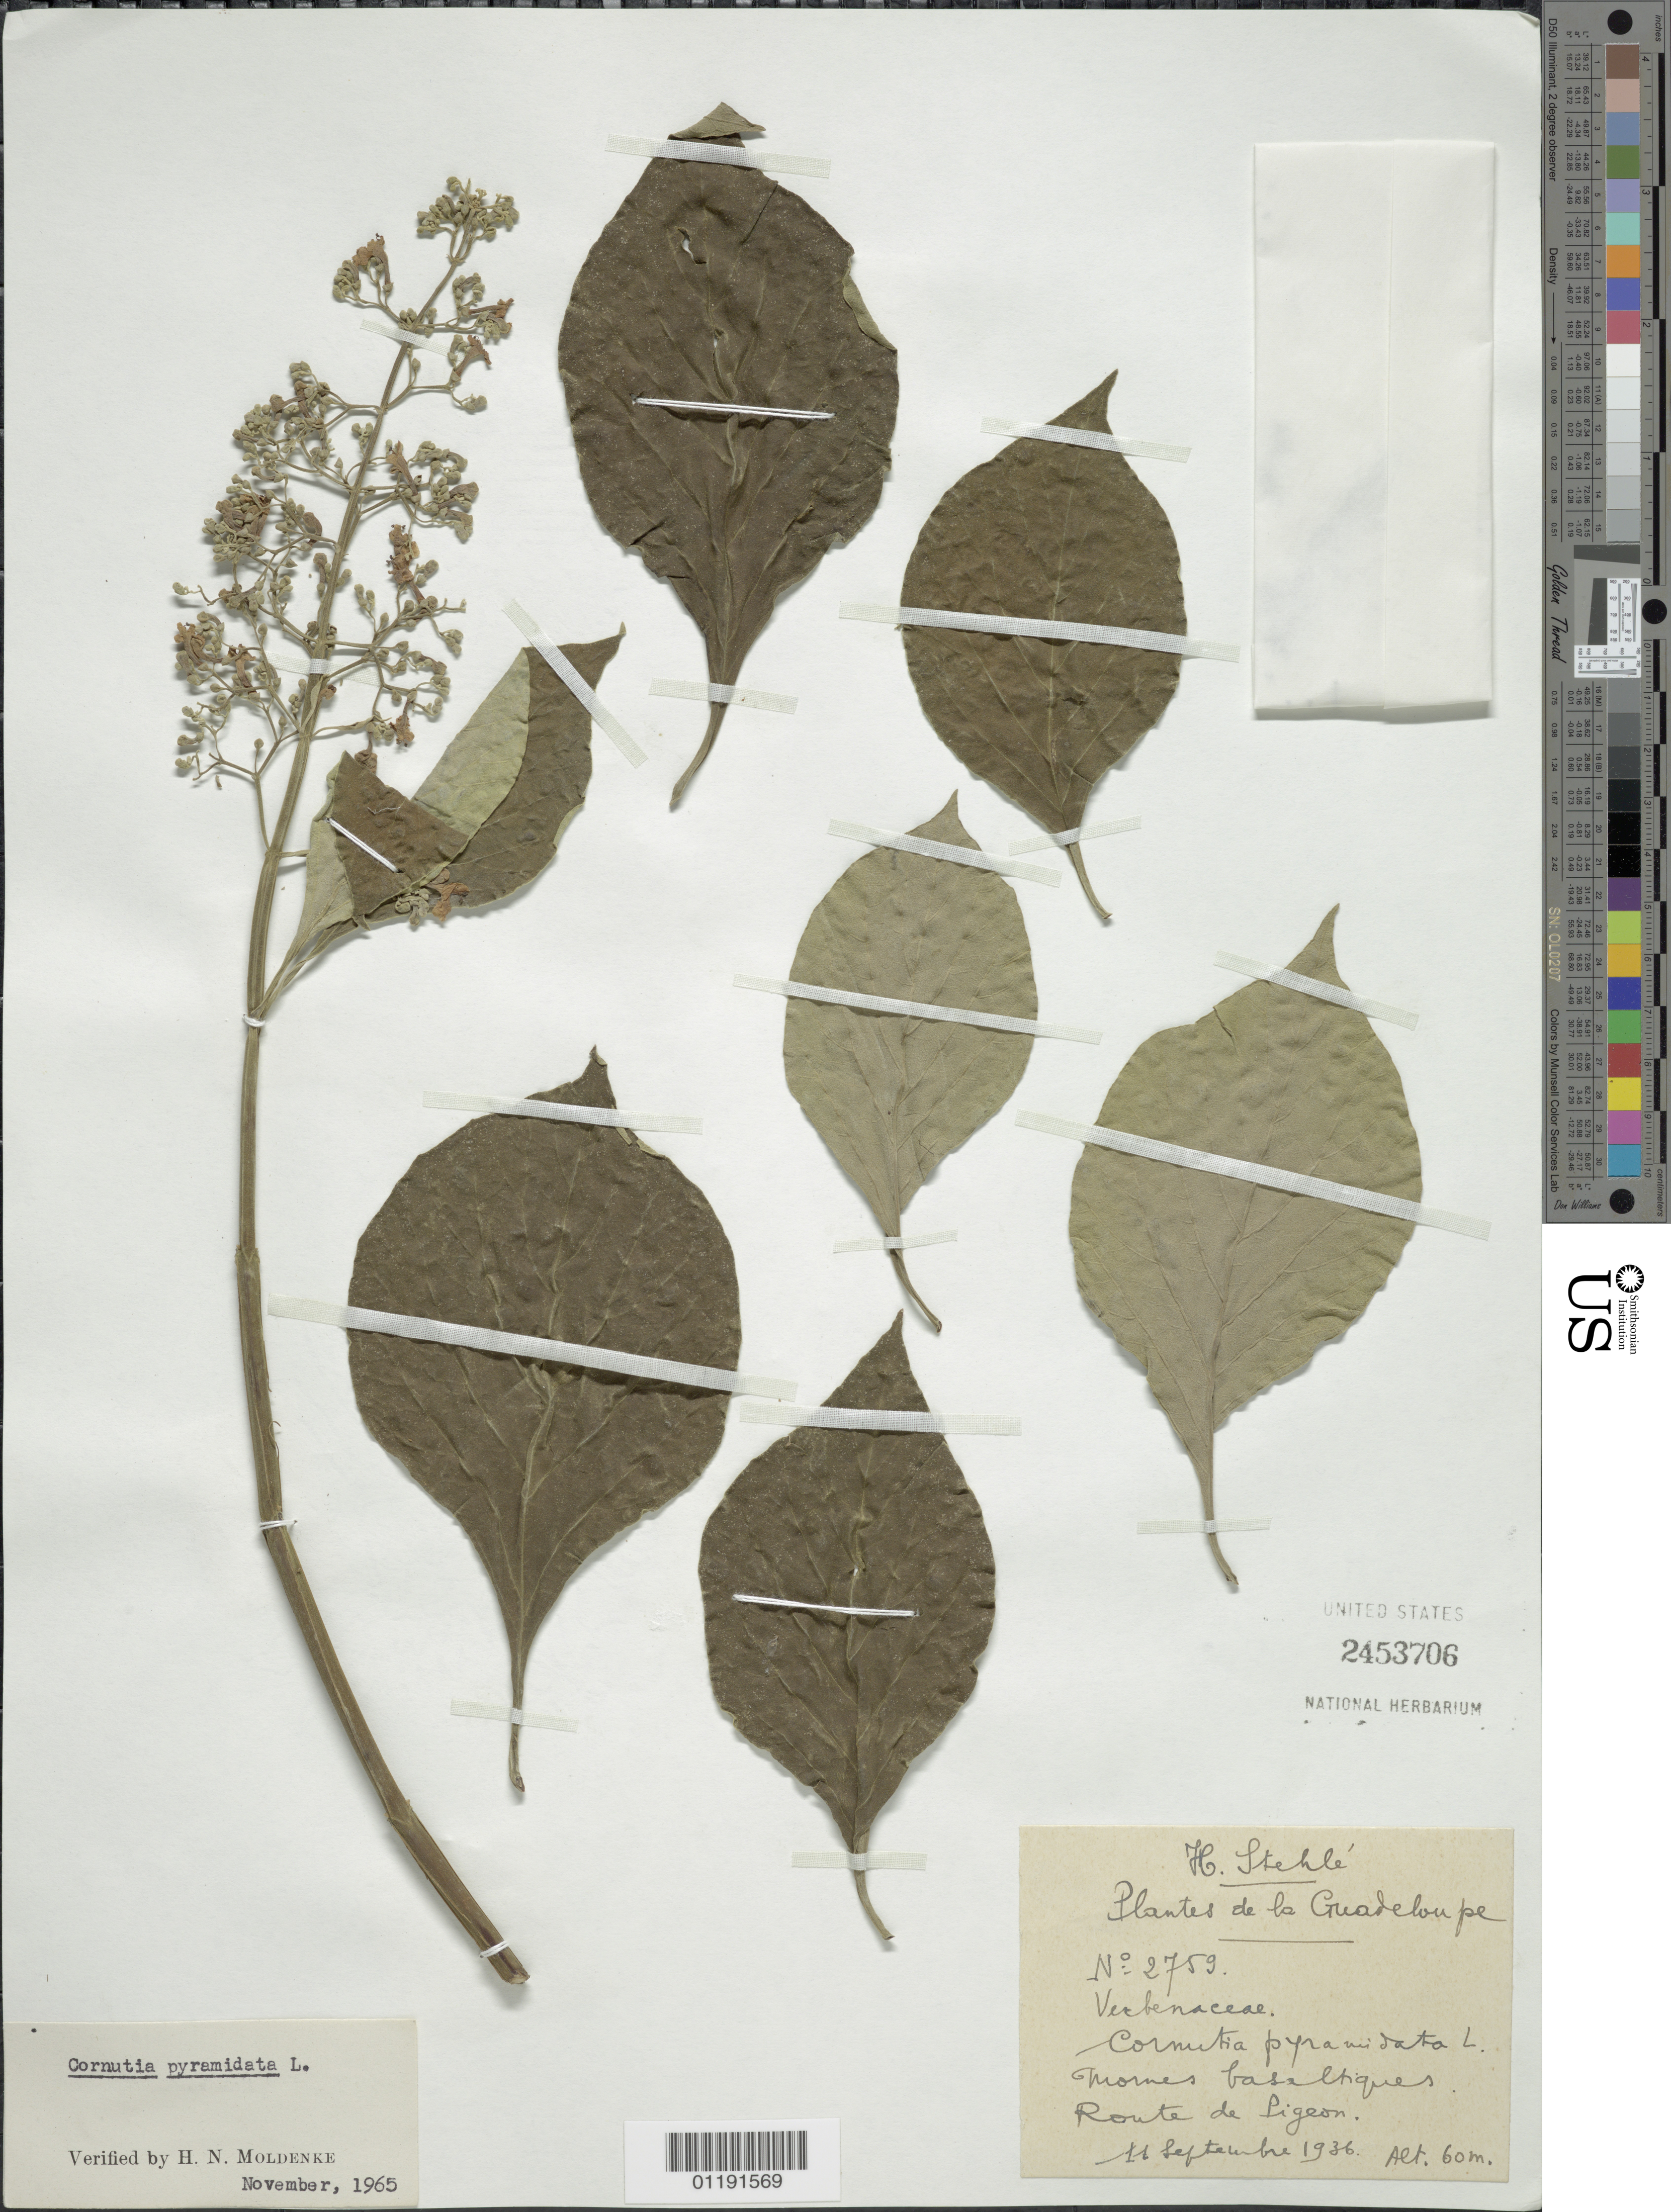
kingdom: Plantae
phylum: Tracheophyta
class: Magnoliopsida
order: Lamiales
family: Lamiaceae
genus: Cornutia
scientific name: Cornutia pyramidata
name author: L.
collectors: H. Stehlé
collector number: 2759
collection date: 1936-09-11 or 1936-09-17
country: Guadeloupe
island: Leeward Is.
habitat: Hills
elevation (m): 60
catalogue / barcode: US 2453706